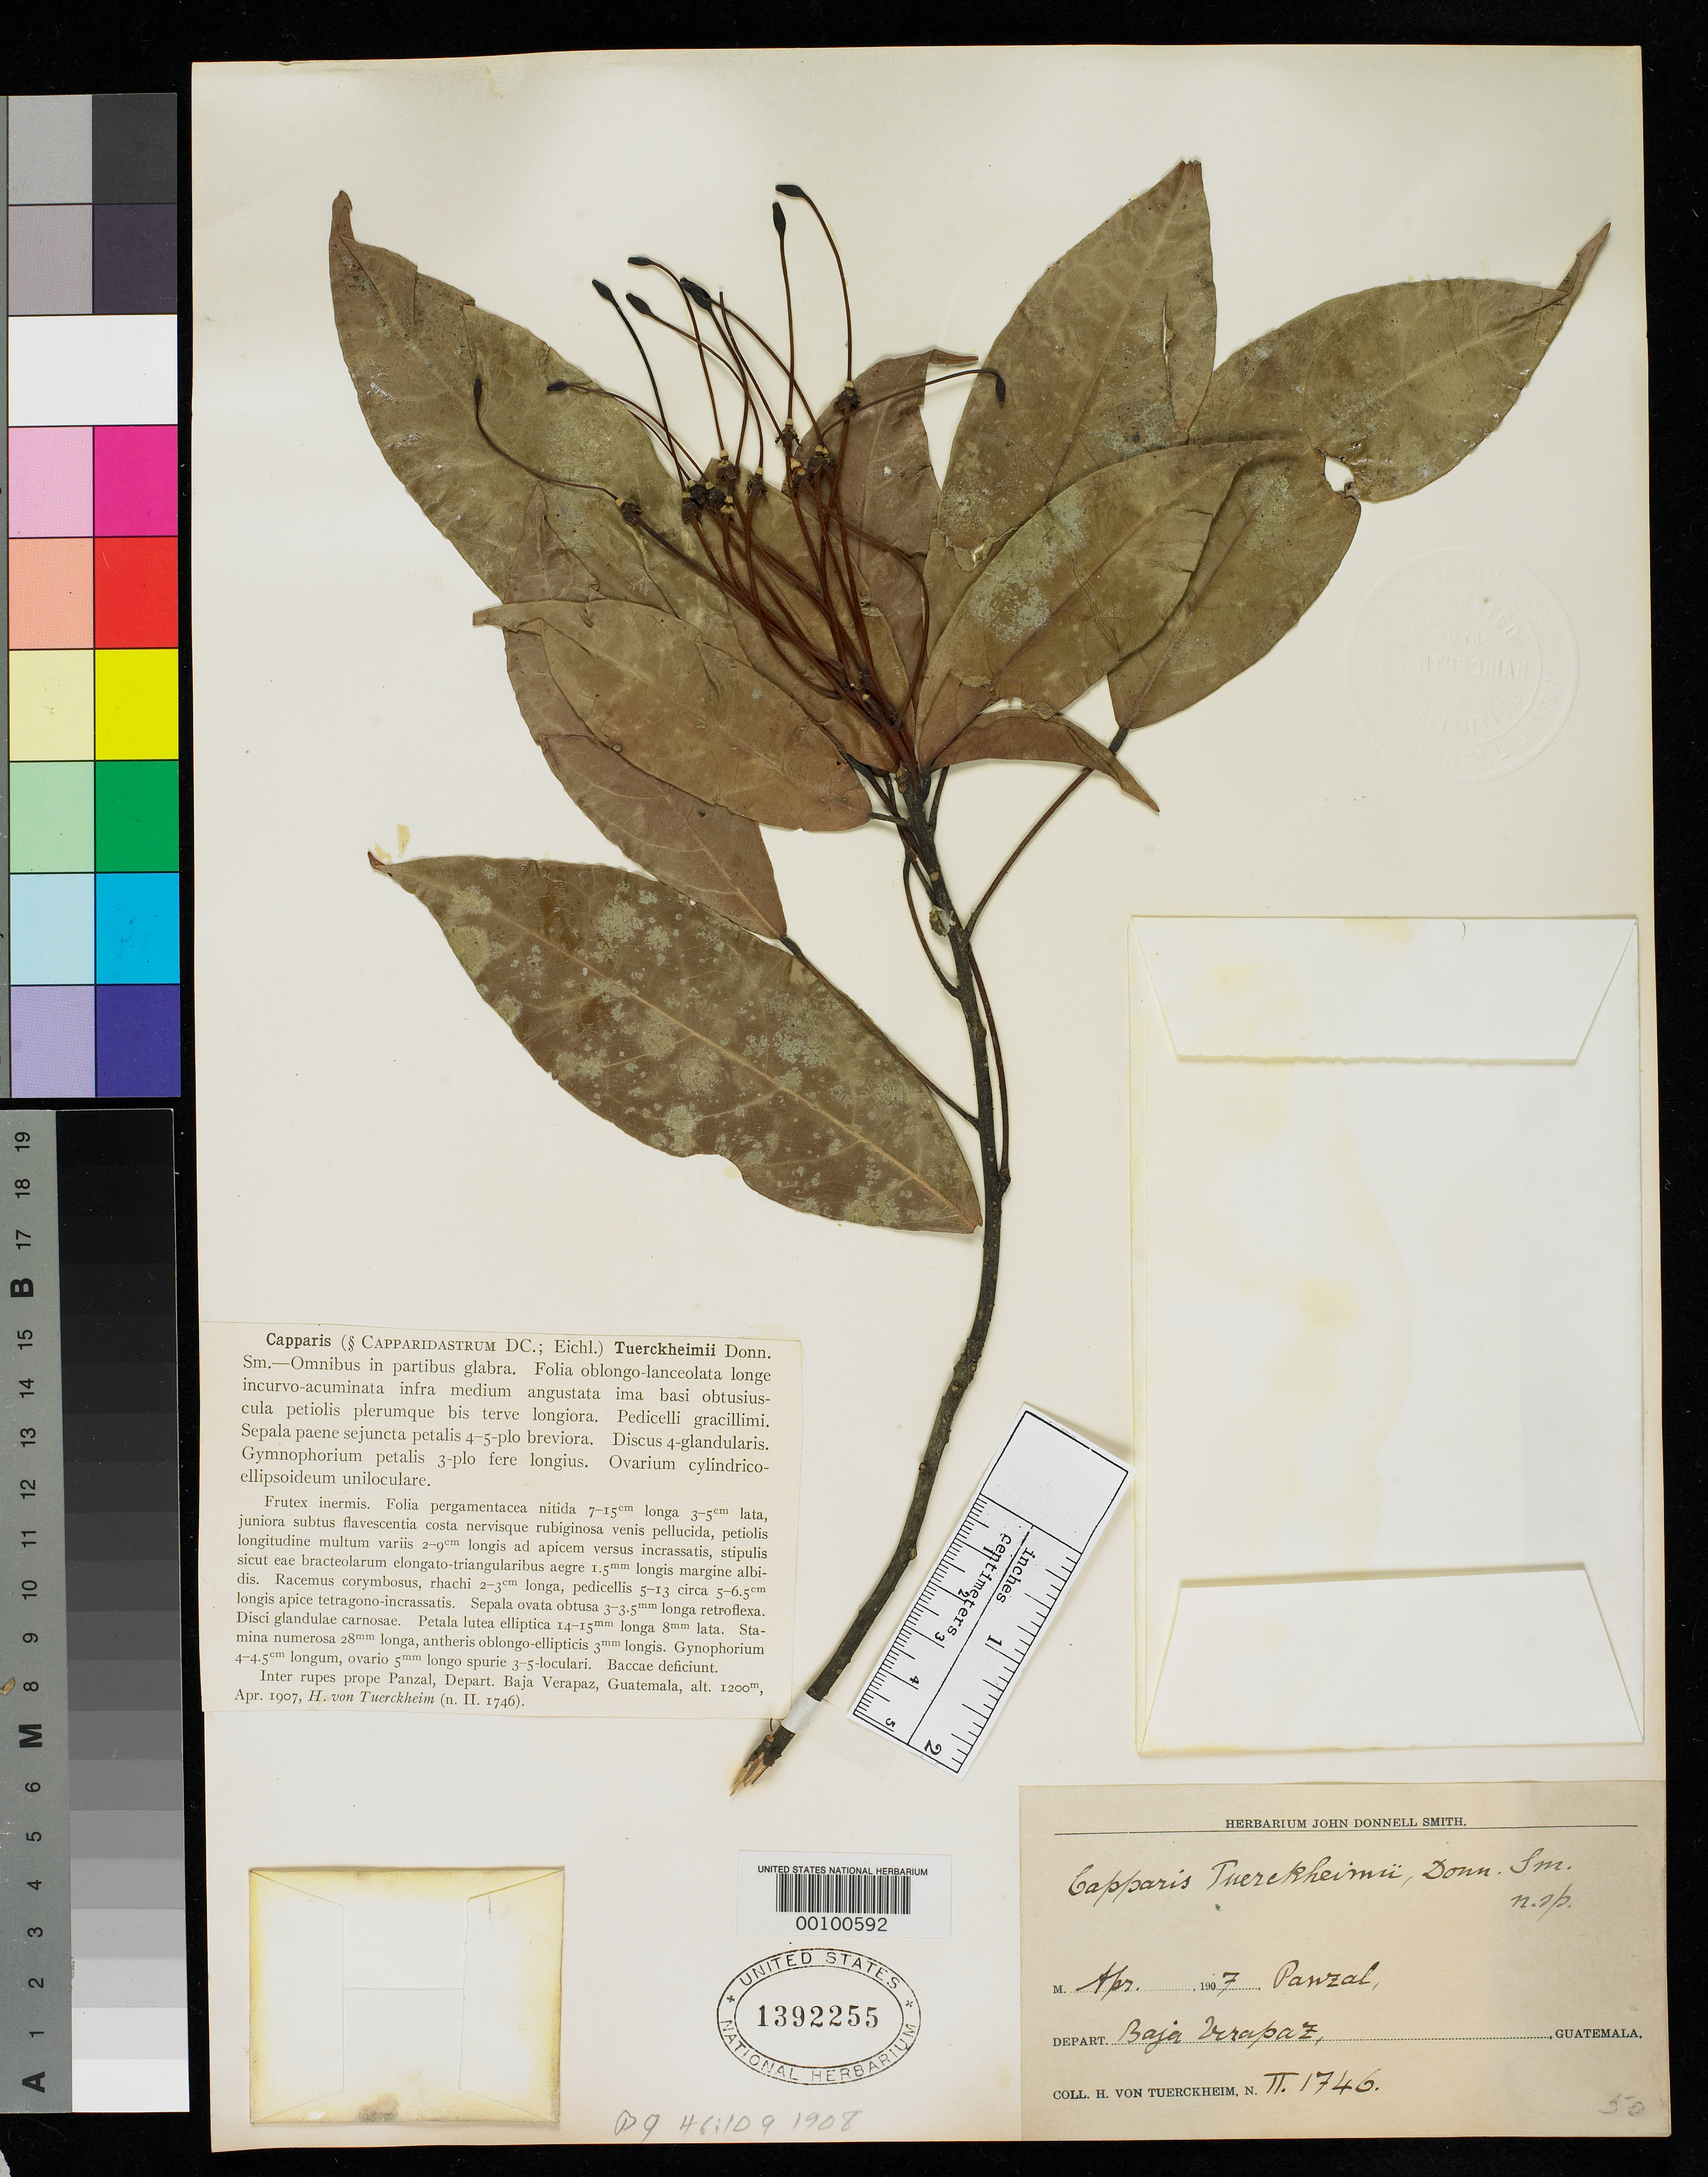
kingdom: Plantae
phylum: Tracheophyta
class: Magnoliopsida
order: Brassicales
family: Capparaceae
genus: Capparis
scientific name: Capparis tuerckheimii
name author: Donn. Sm.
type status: Type Collection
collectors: H. von Türckheim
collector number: II 1746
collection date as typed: Apr 1907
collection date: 1907-04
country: Guatemala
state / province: Baja Verapaz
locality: Panzal.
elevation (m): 1200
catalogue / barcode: US 1392255